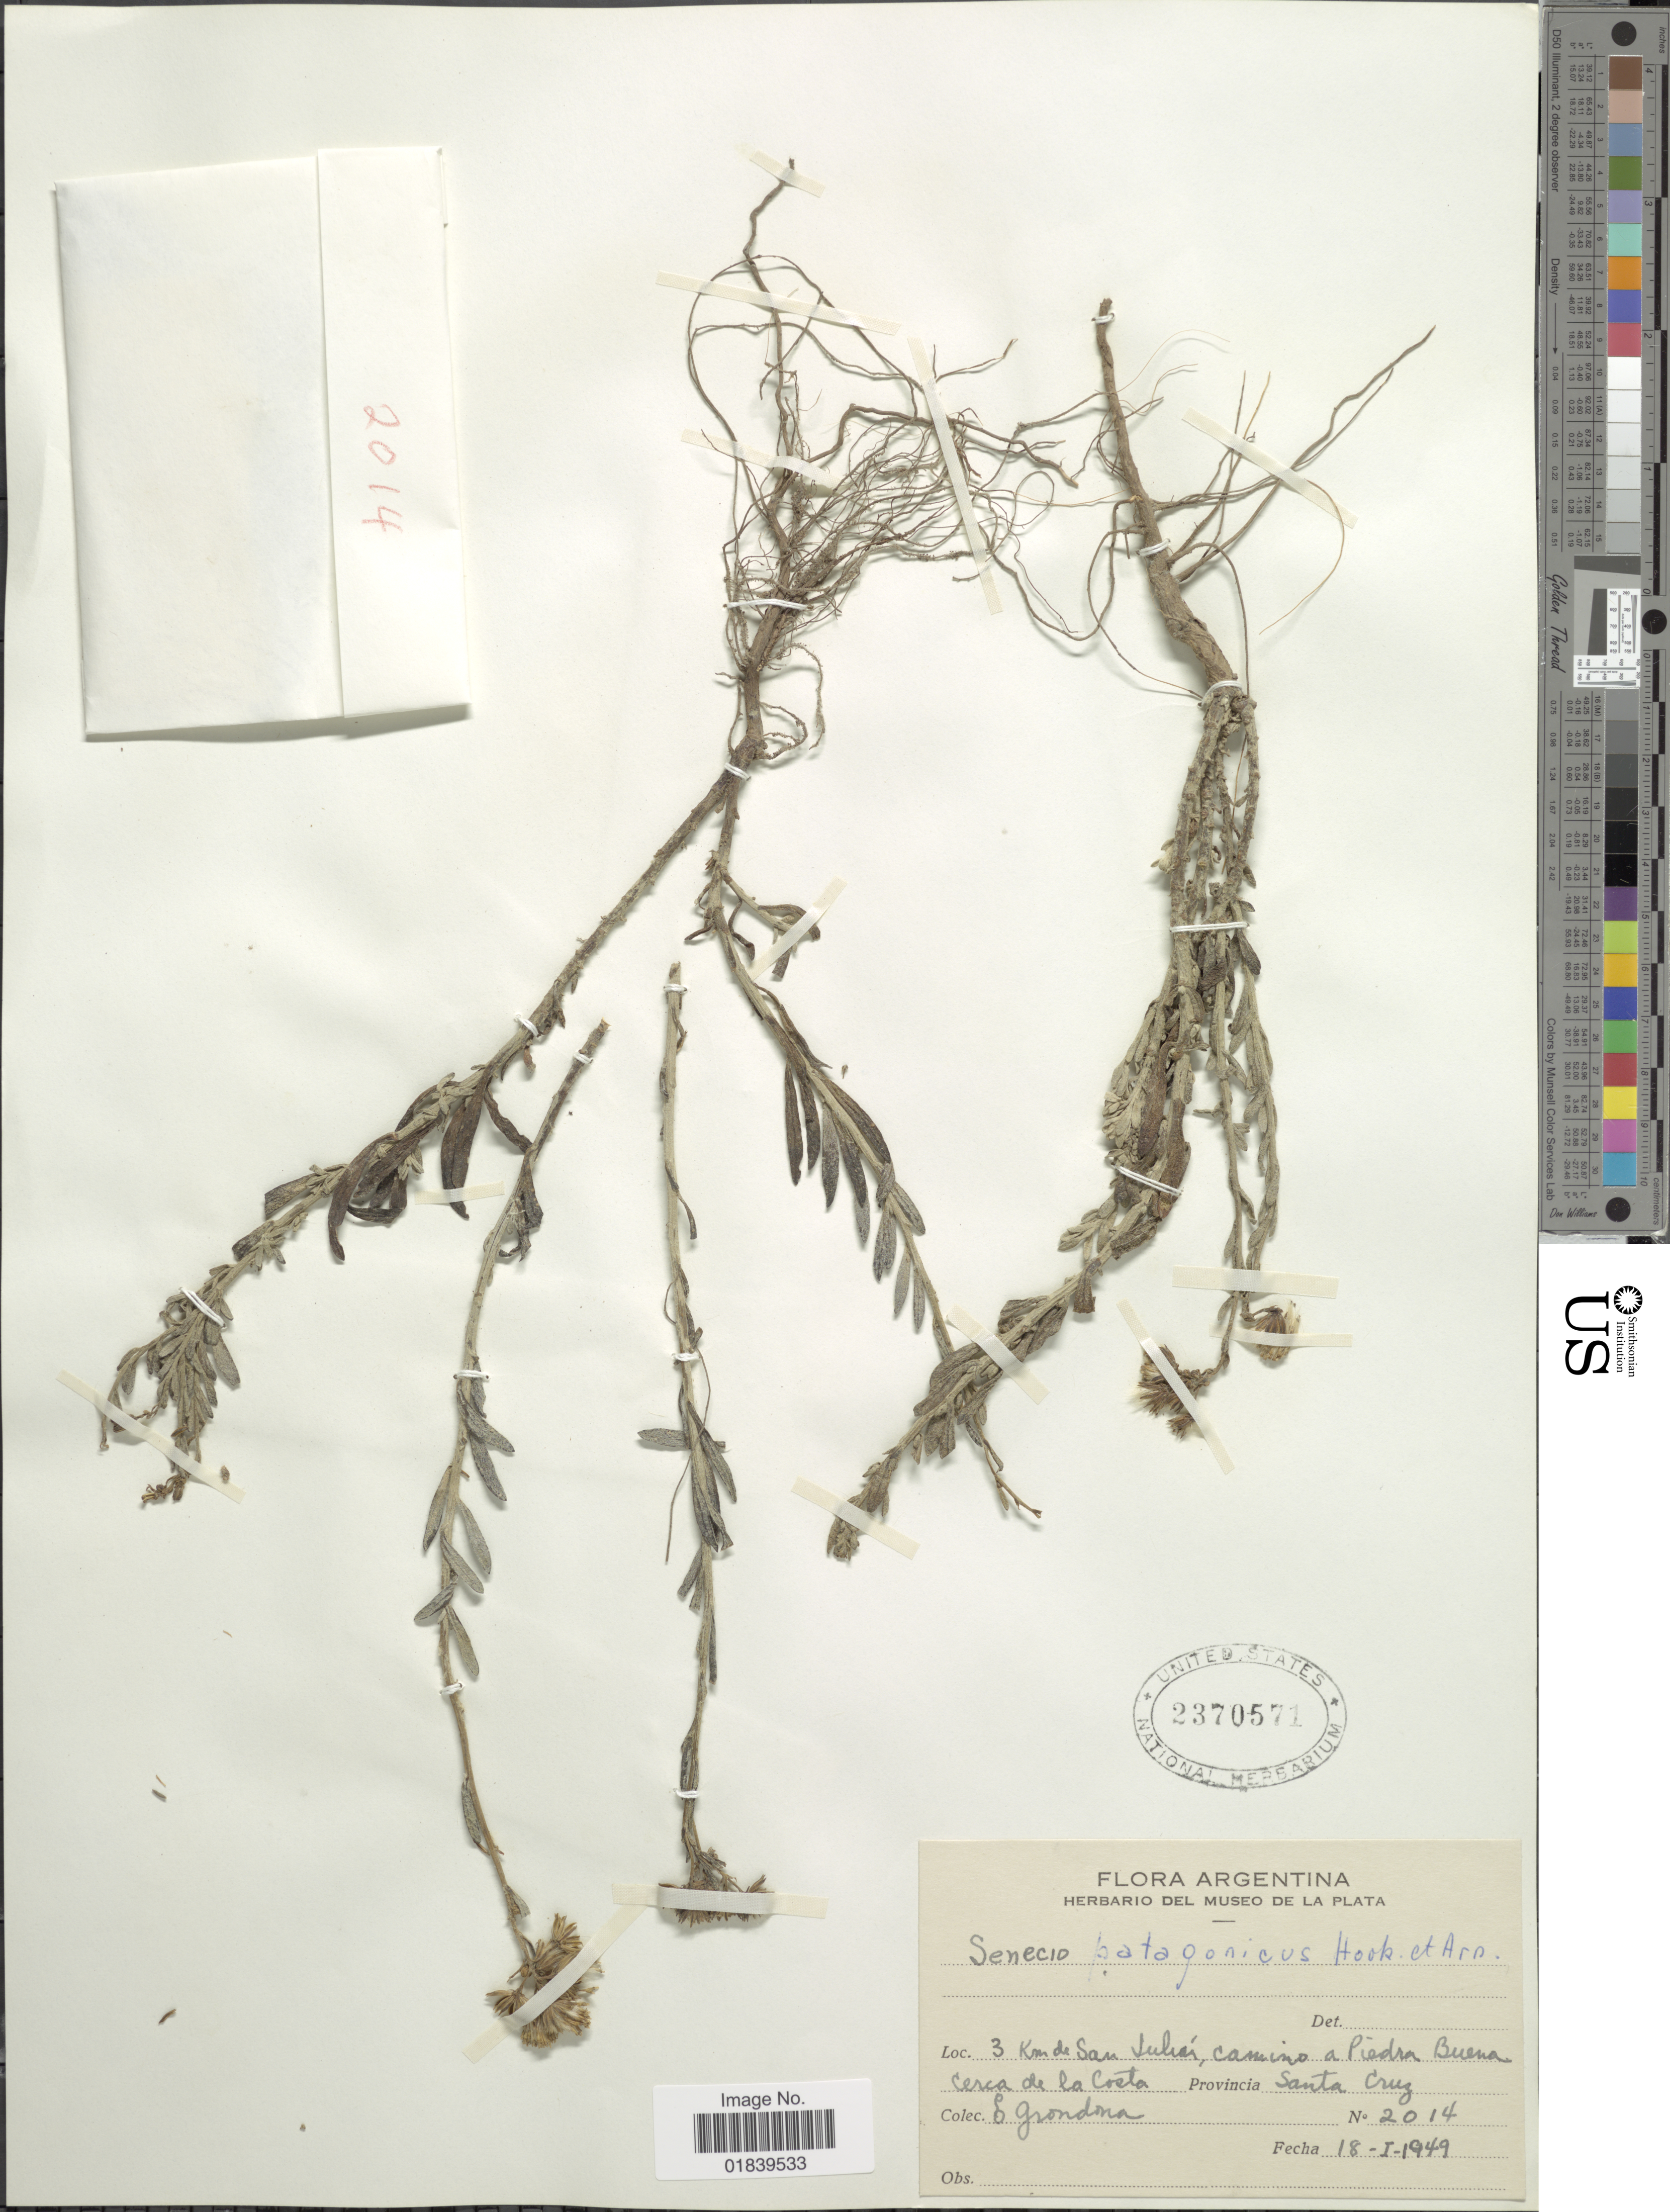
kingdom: Plantae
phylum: Tracheophyta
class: Magnoliopsida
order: Asterales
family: Asteraceae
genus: Senecio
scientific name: Senecio patagonicus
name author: Hook. & Arn.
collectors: E. Grondona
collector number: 2014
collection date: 1949-01-18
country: Argentina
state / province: Santa Cruz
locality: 3 km de San Julian, Camino a Piedra Buena Cerca de la Costa. Provincia Santa Cruz.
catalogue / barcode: US 2370571